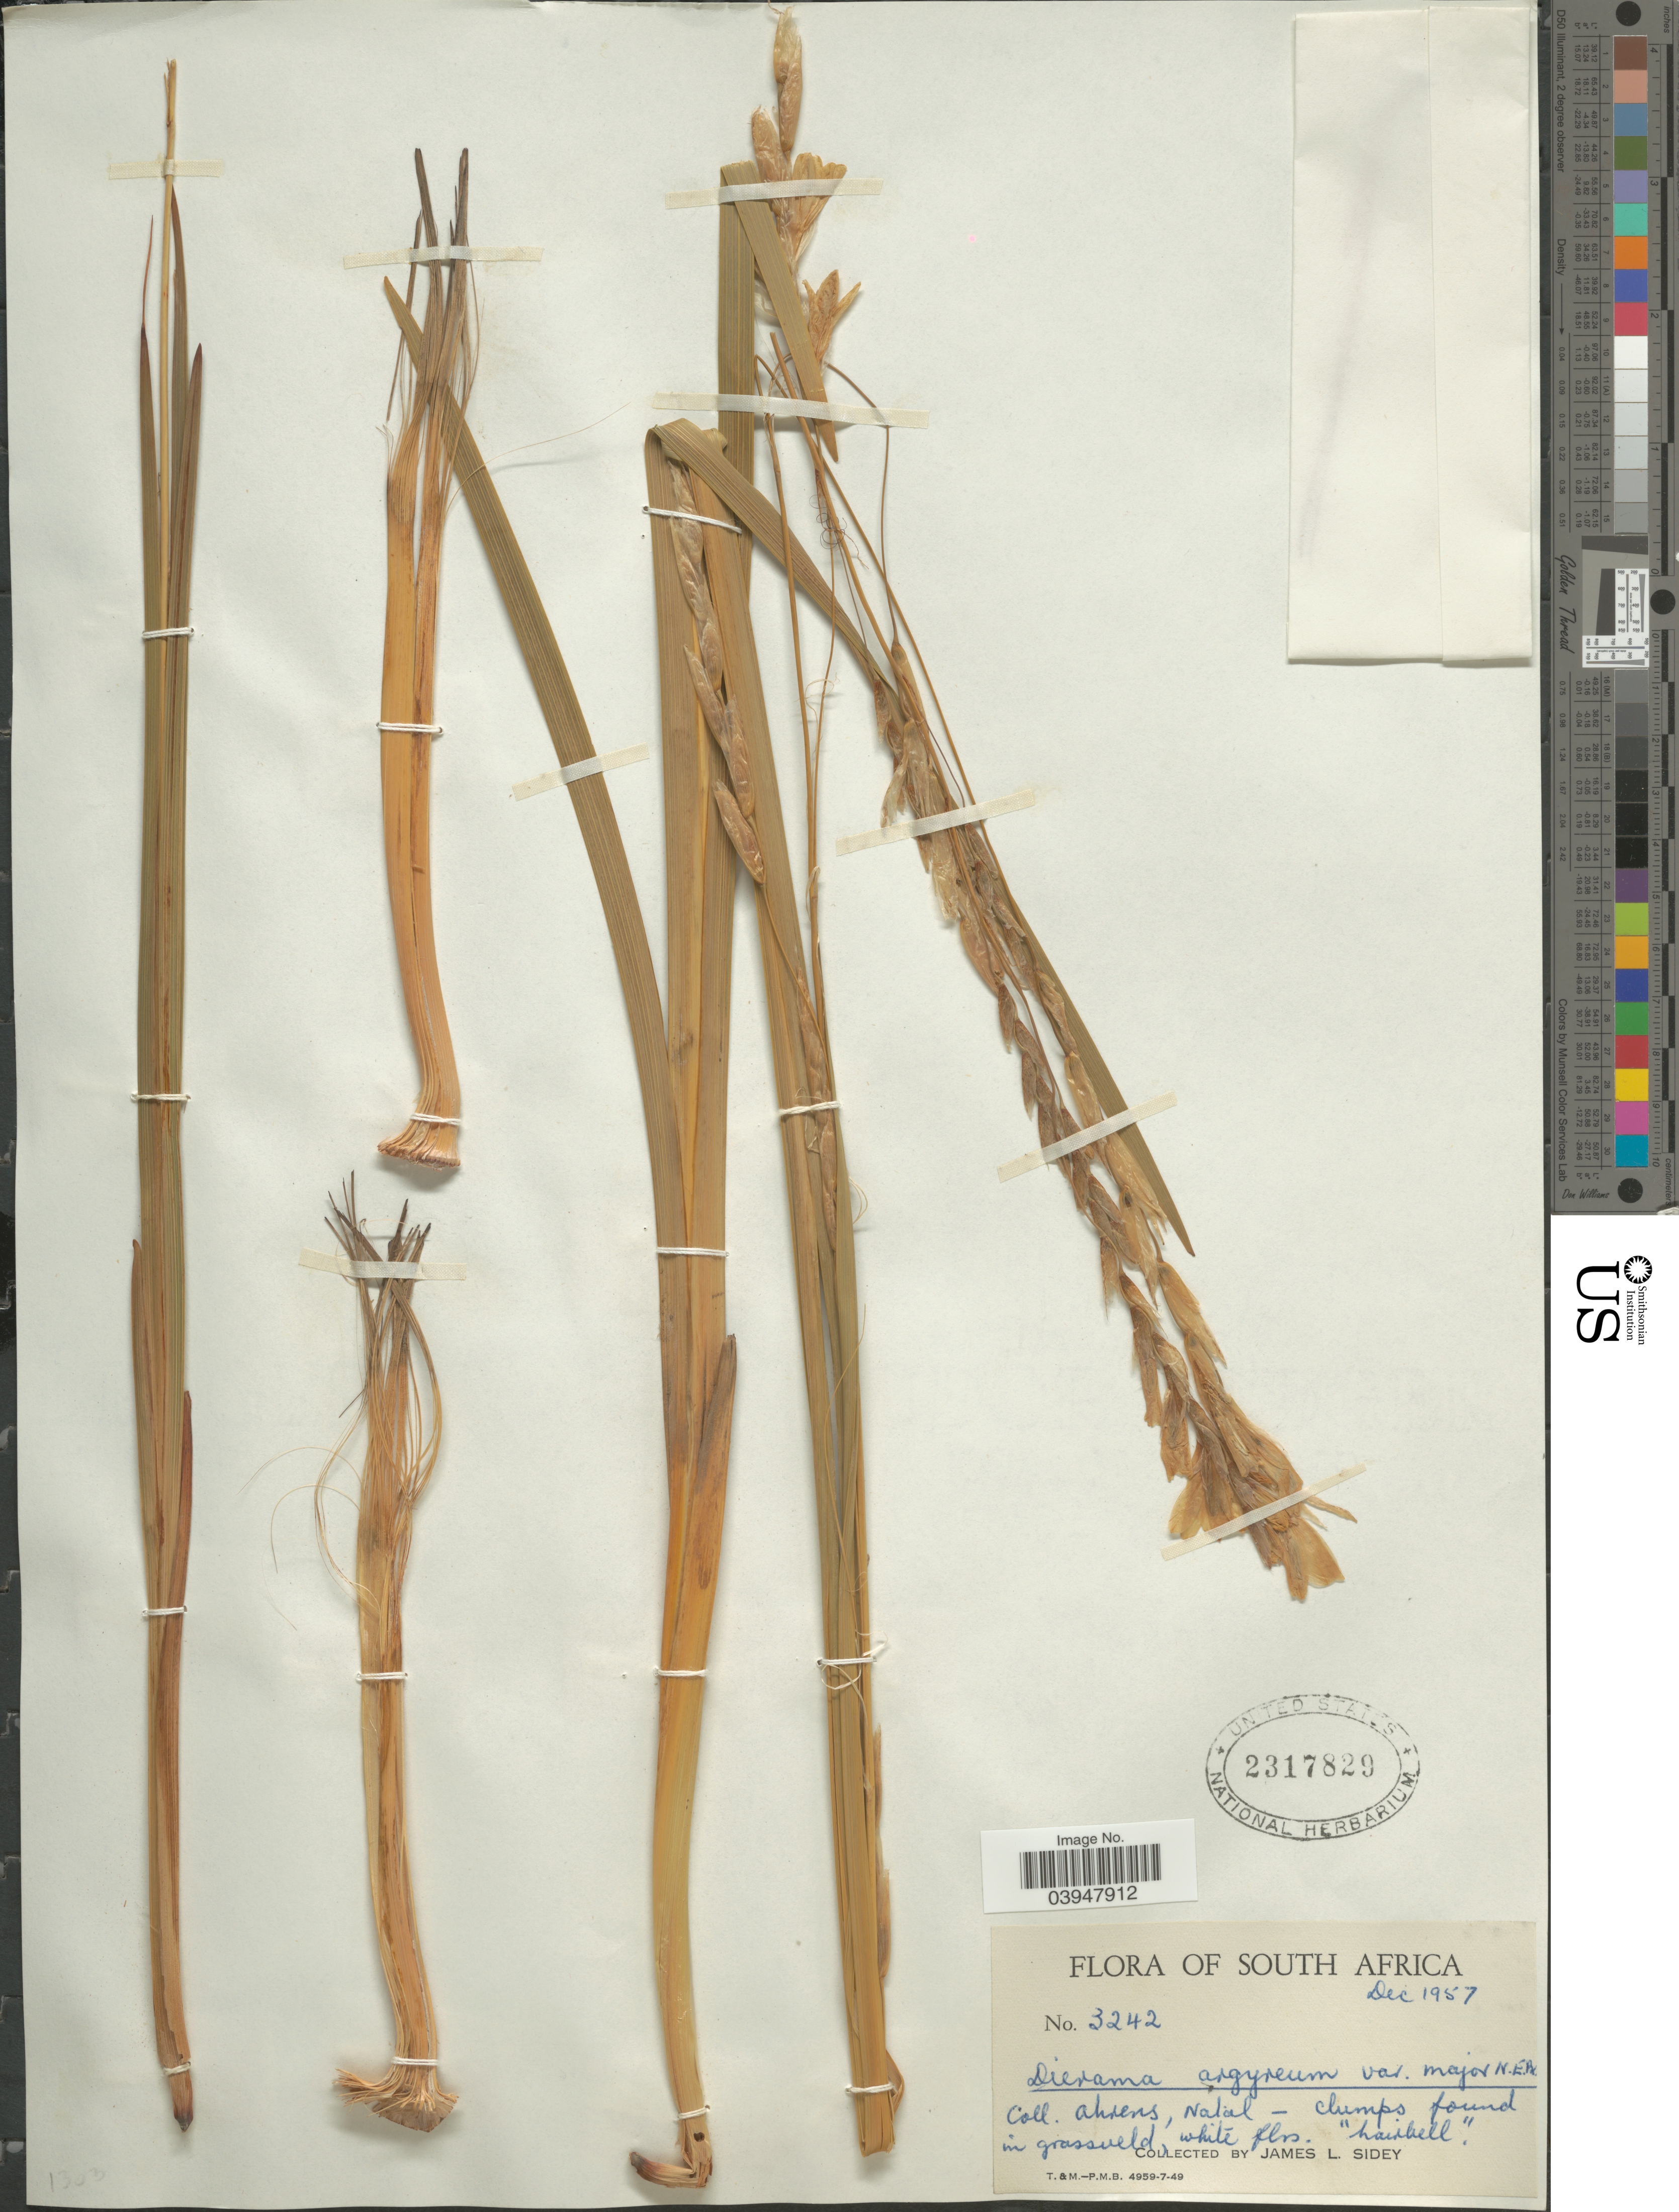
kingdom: Plantae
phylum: Tracheophyta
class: Liliopsida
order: Asparagales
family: Iridaceae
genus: Dierama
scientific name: Dierama argyreum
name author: L. Bolus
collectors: J. L. Sidey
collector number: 3242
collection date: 1957-12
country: South Africa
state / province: KwaZulu-Natal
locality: Ahrens, Natal.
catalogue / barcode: US 2317829